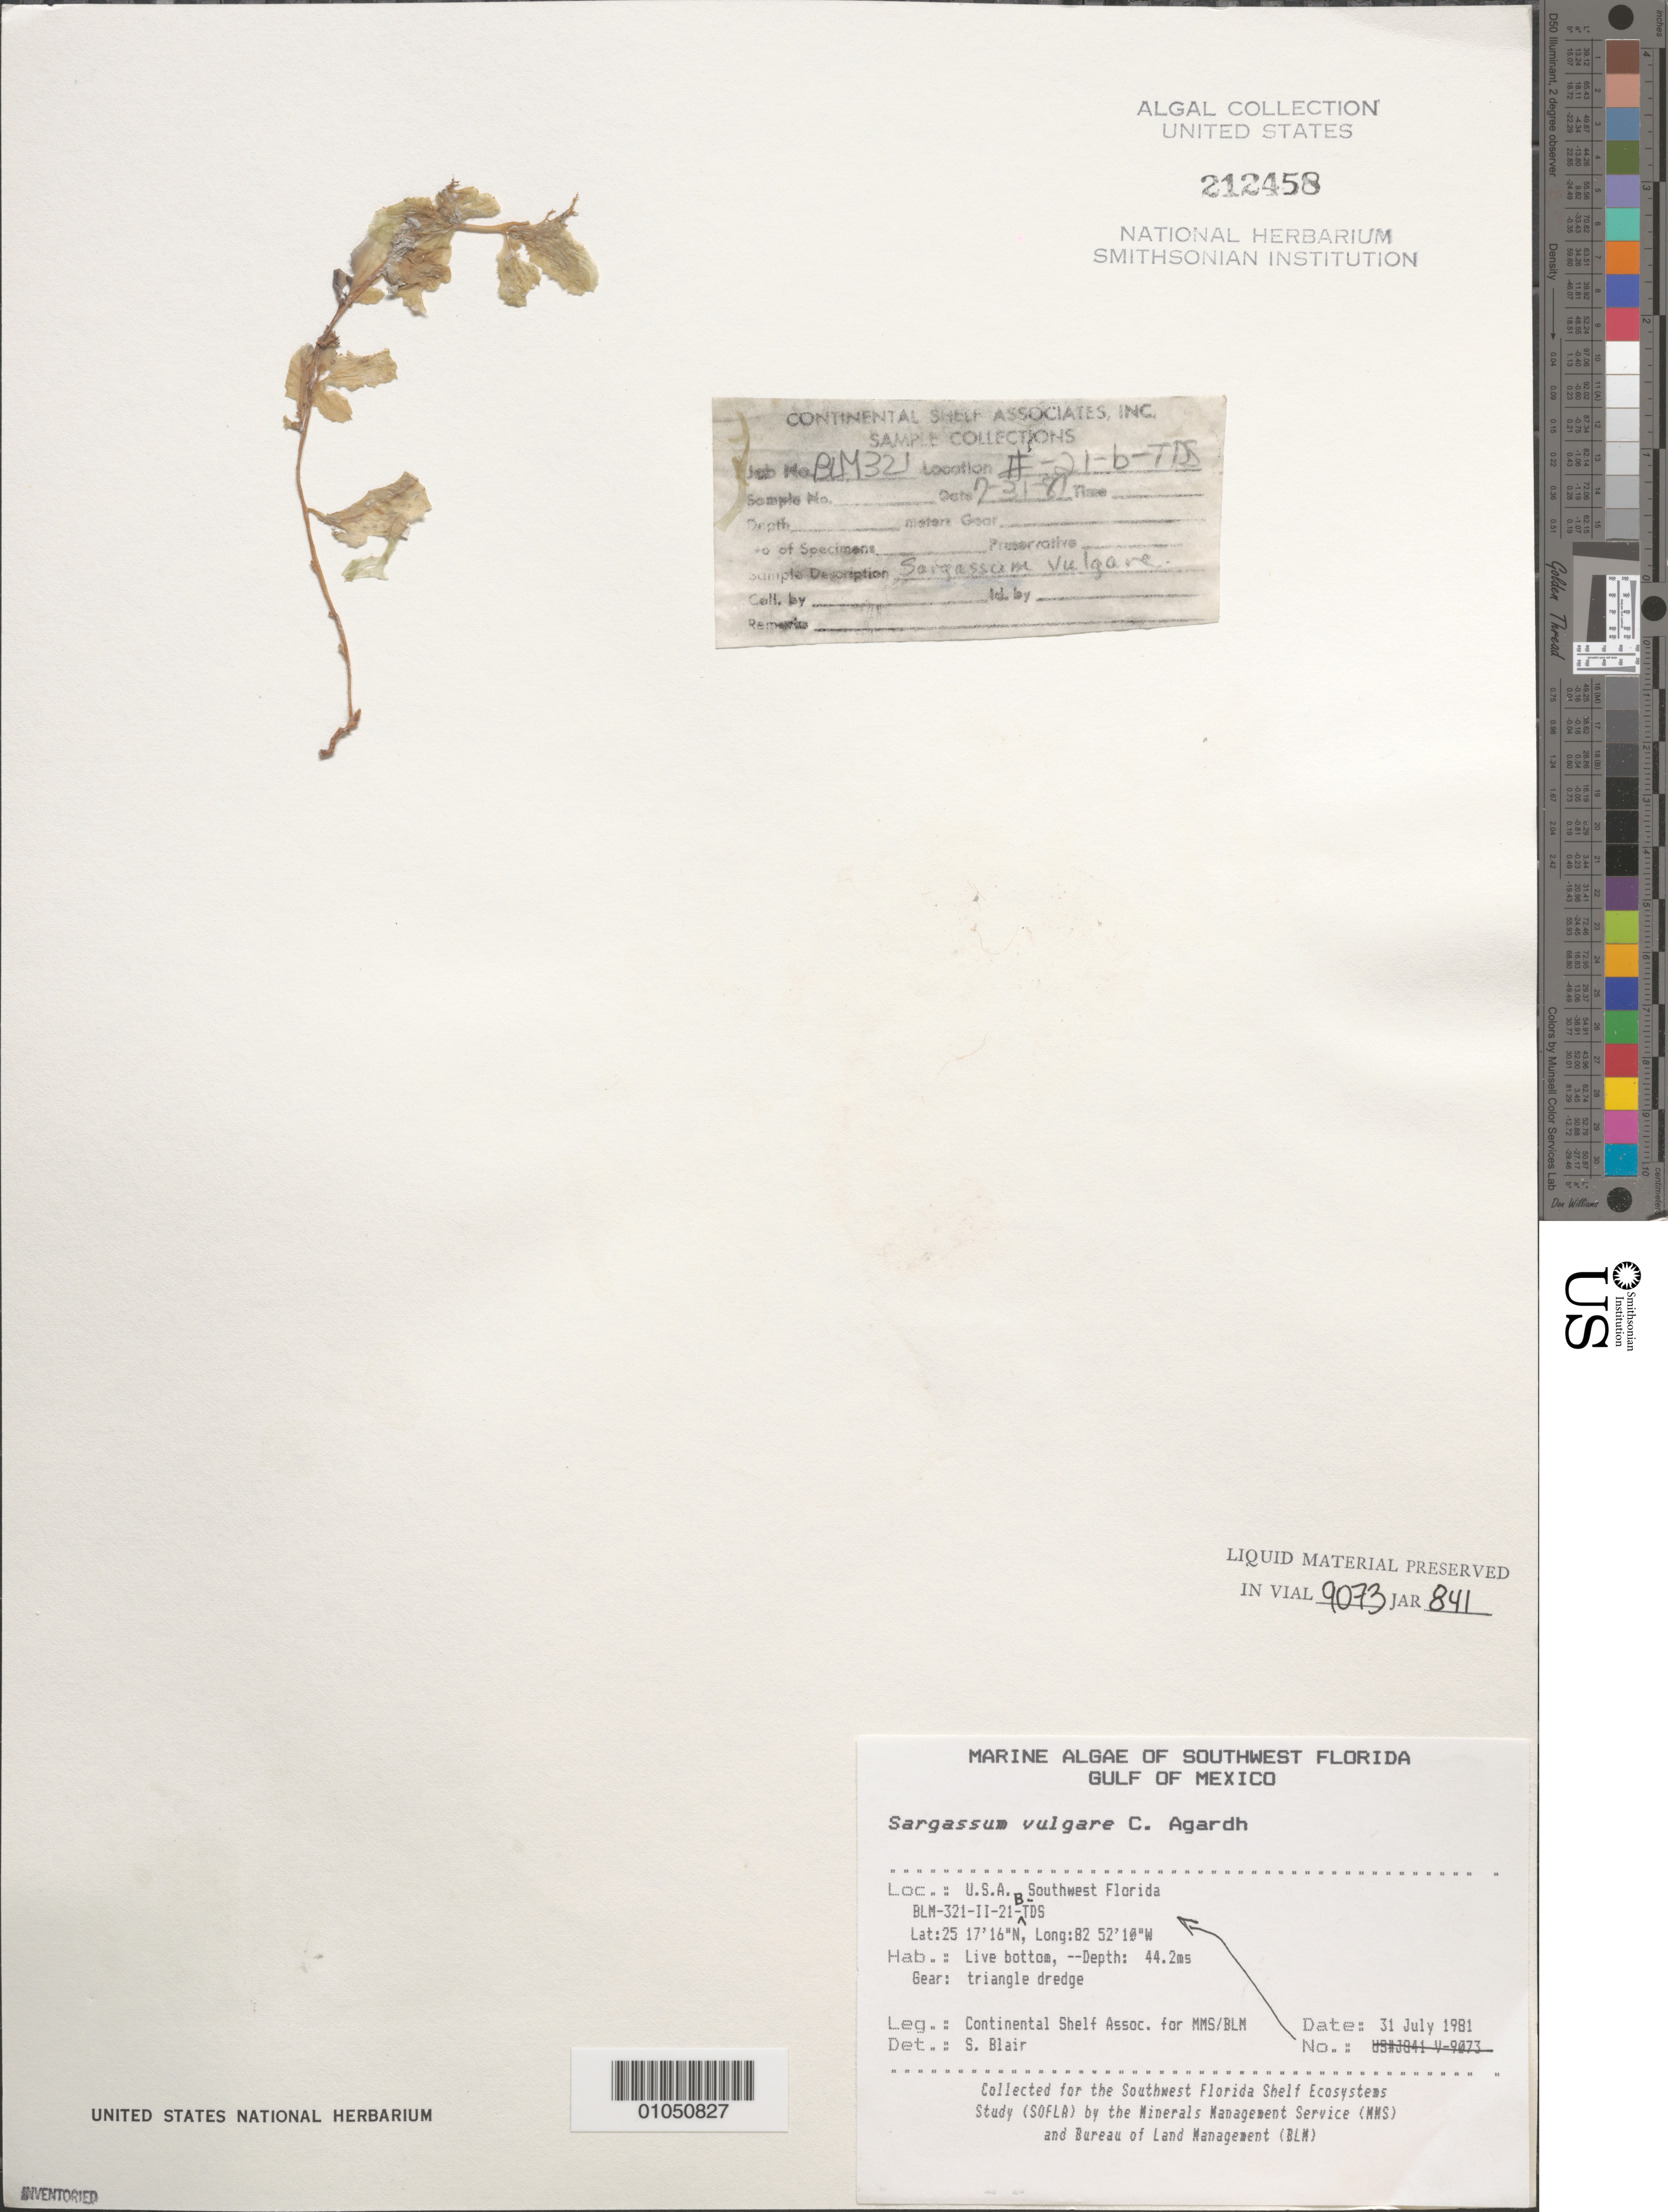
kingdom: Chromista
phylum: Ochrophyta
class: Phaeophyceae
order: Fucales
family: Sargassaceae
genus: Sargassum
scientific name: Sargassum vulgare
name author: C. Agardh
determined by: Blair, S. M.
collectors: Continental Shelf Associates for the MMS/BLM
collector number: BLM-321-II-21-B-TDS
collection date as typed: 31 Jul 1981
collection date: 1981-07-31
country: United States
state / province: Florida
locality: Gulf of Mexico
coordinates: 25 17'16"N, 82 52'10"W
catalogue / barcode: US 212458